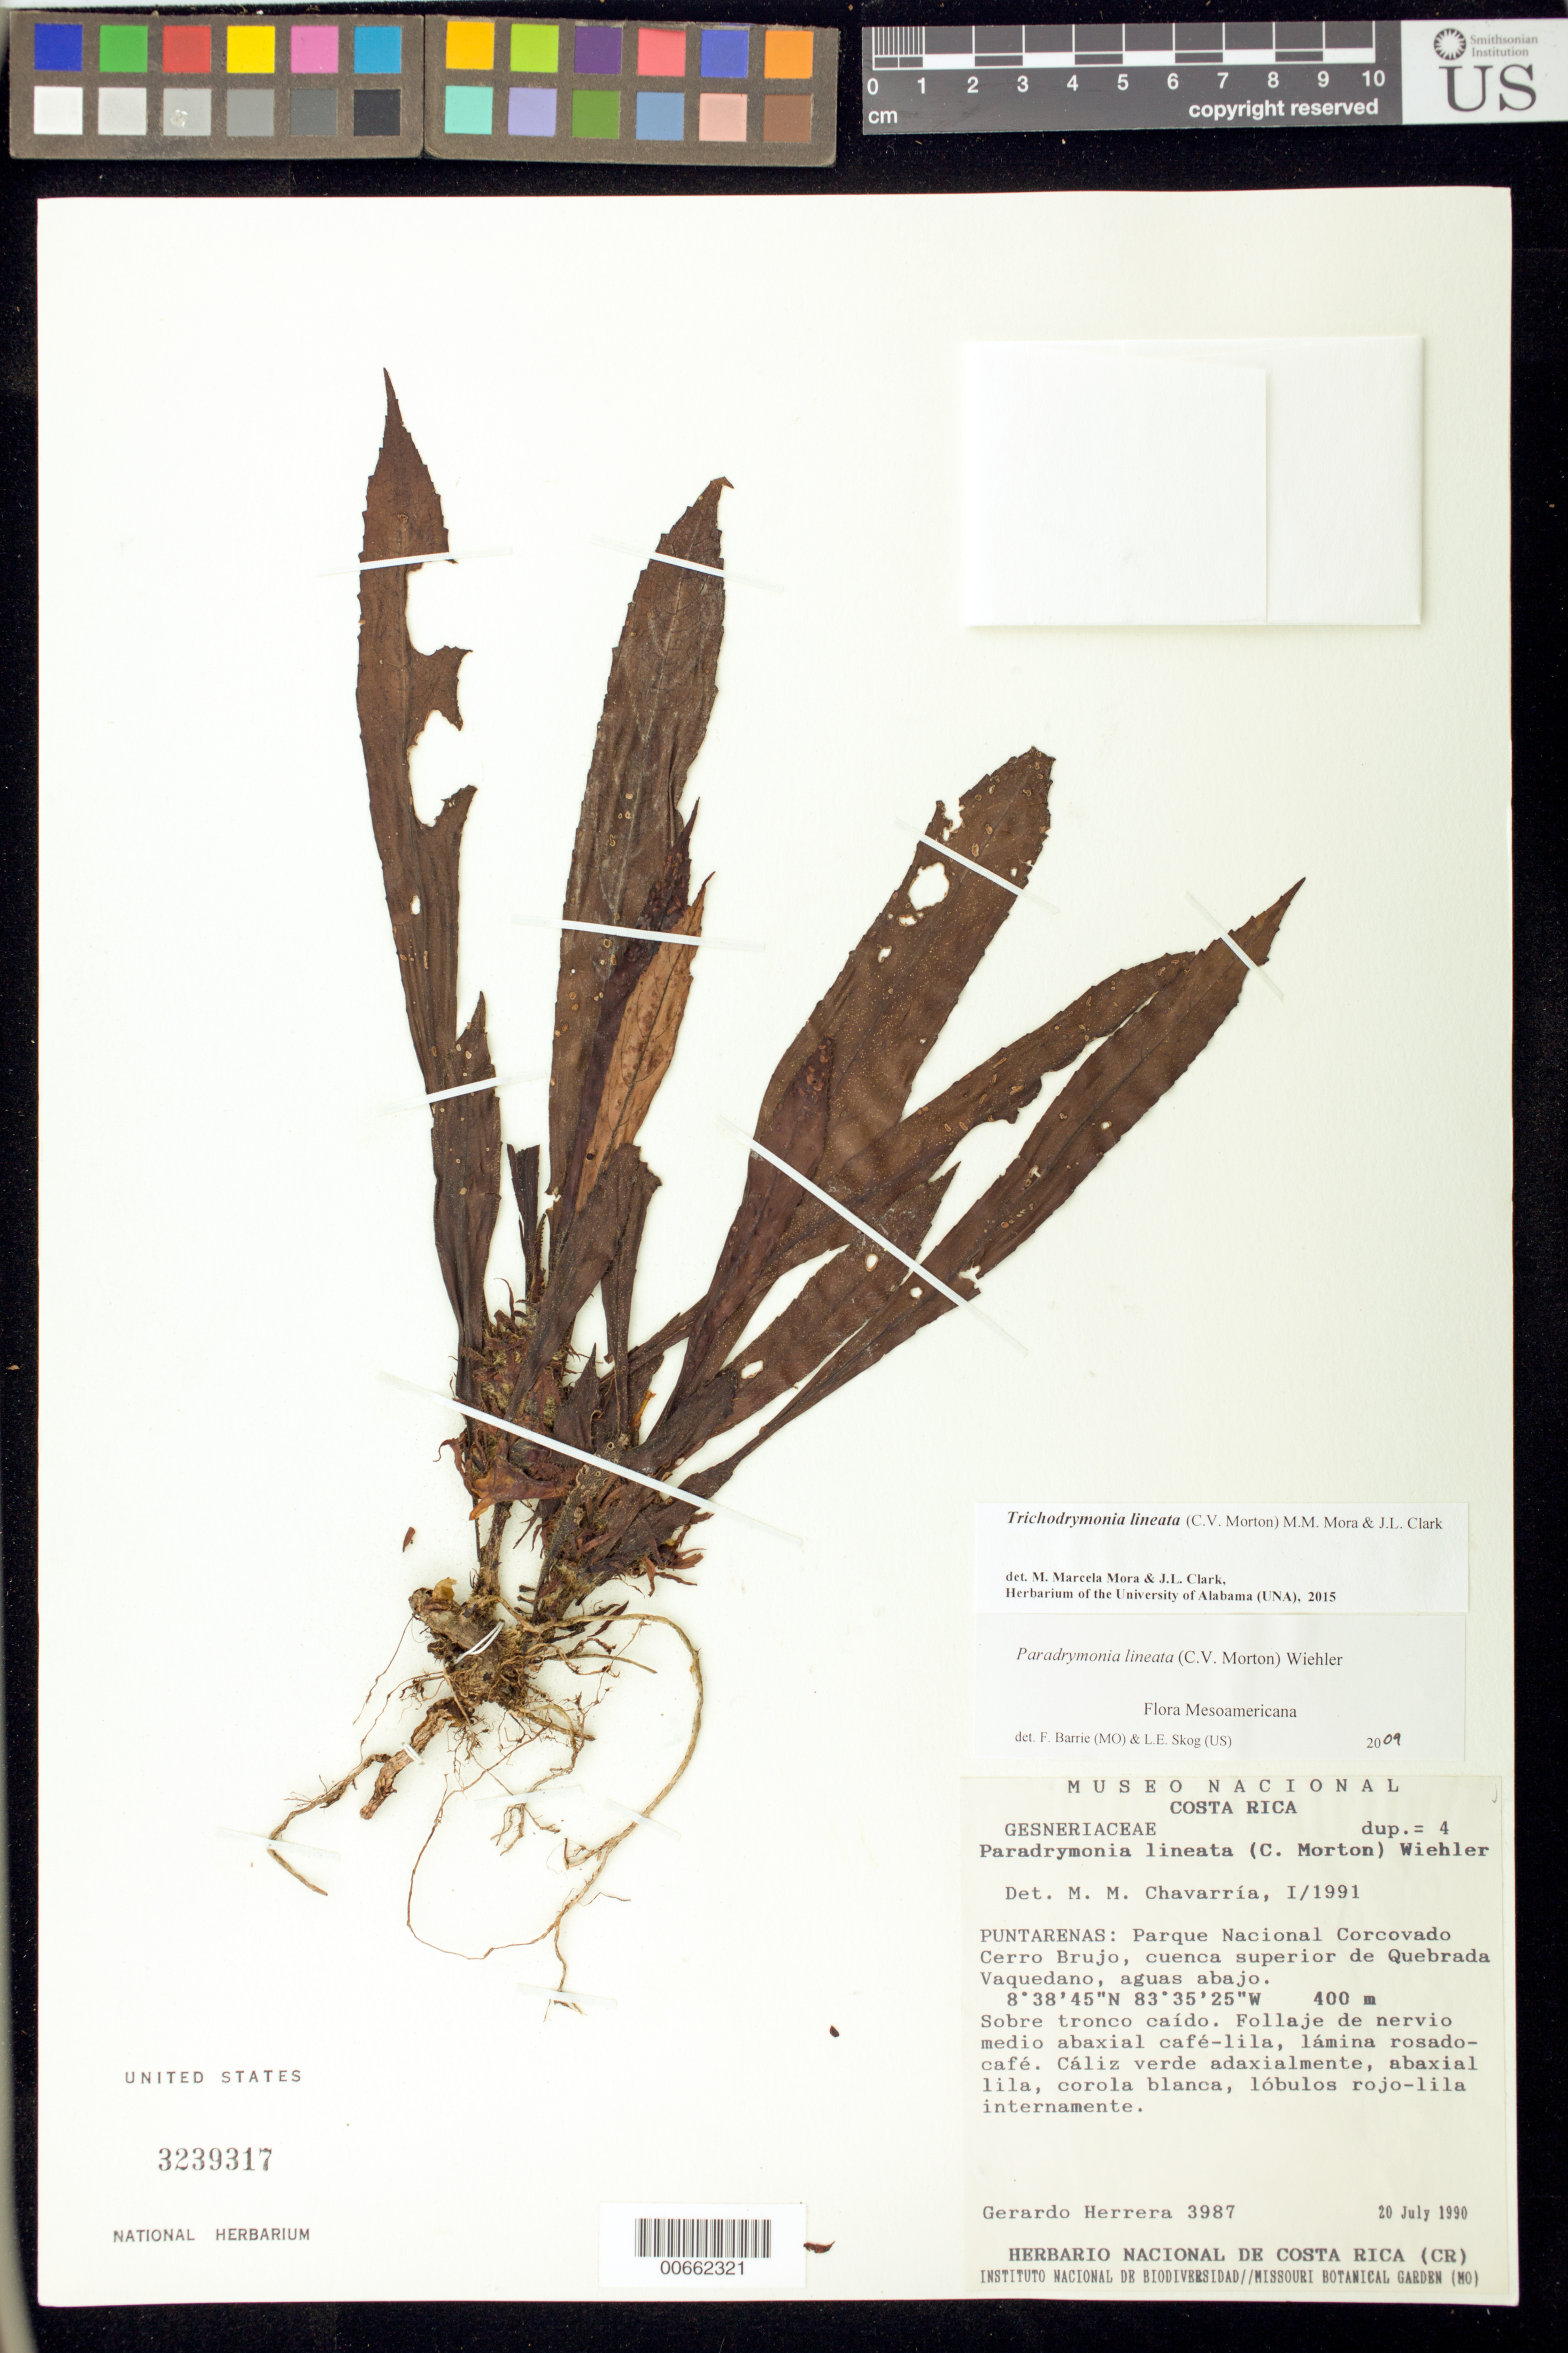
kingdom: Plantae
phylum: Tracheophyta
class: Magnoliopsida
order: Lamiales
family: Gesneriaceae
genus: Trichodrymonia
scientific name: Trichodrymonia lineata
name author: (C.V. Morton) M.M. Mora & J.L. Clark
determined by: Mora, M. M.; Clark, J. L.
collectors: G. Herrera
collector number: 3987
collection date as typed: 20 Jul 1990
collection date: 1990-07-20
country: Costa Rica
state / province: Puntarenas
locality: Parque Nacional Corcovado Cerro Brujo, cuenca superior de Quebrada Vaquedano, aguas abajo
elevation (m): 400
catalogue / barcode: US 3239317